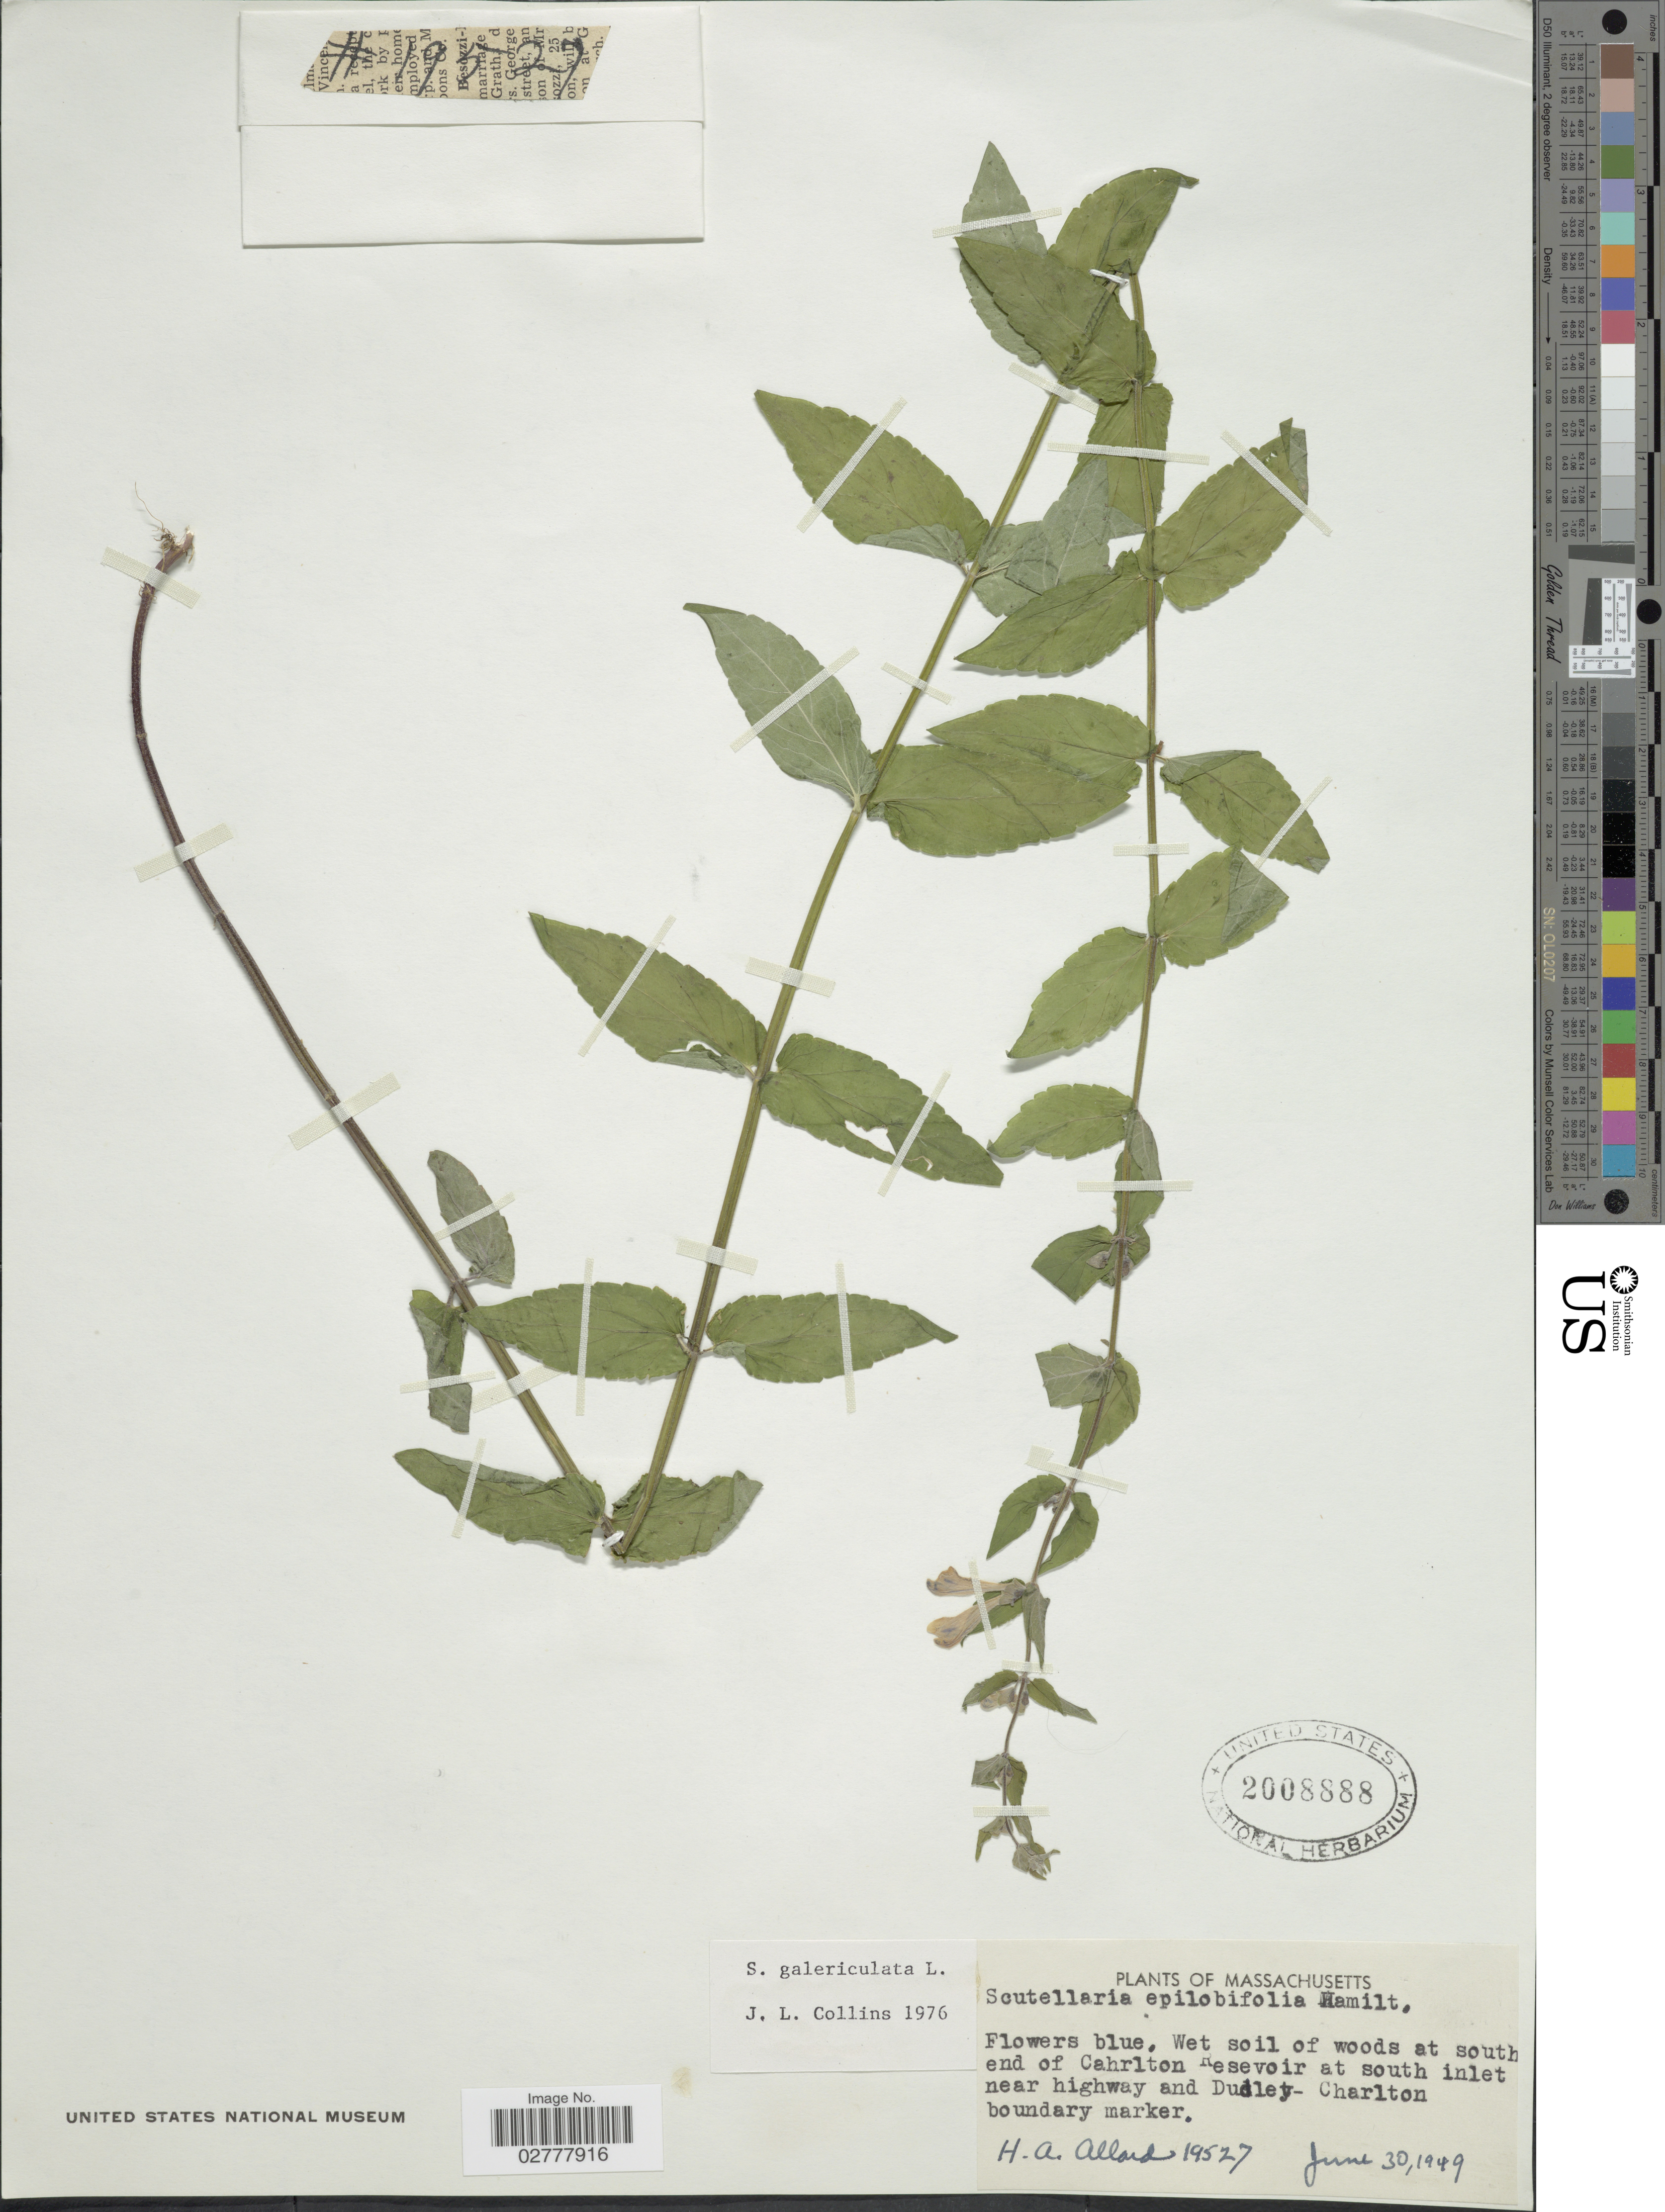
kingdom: Plantae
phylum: Tracheophyta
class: Magnoliopsida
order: Lamiales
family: Lamiaceae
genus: Scutellaria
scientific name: Scutellaria galericulata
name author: L.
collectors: H. A. Allard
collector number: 19527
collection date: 1949-06-30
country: United States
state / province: Massachusetts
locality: Wet soil of woods at south end of Cahrlton Reservoir at south inlet near highway and Dudley-Charlton boundary marker.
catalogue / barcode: US 2008888